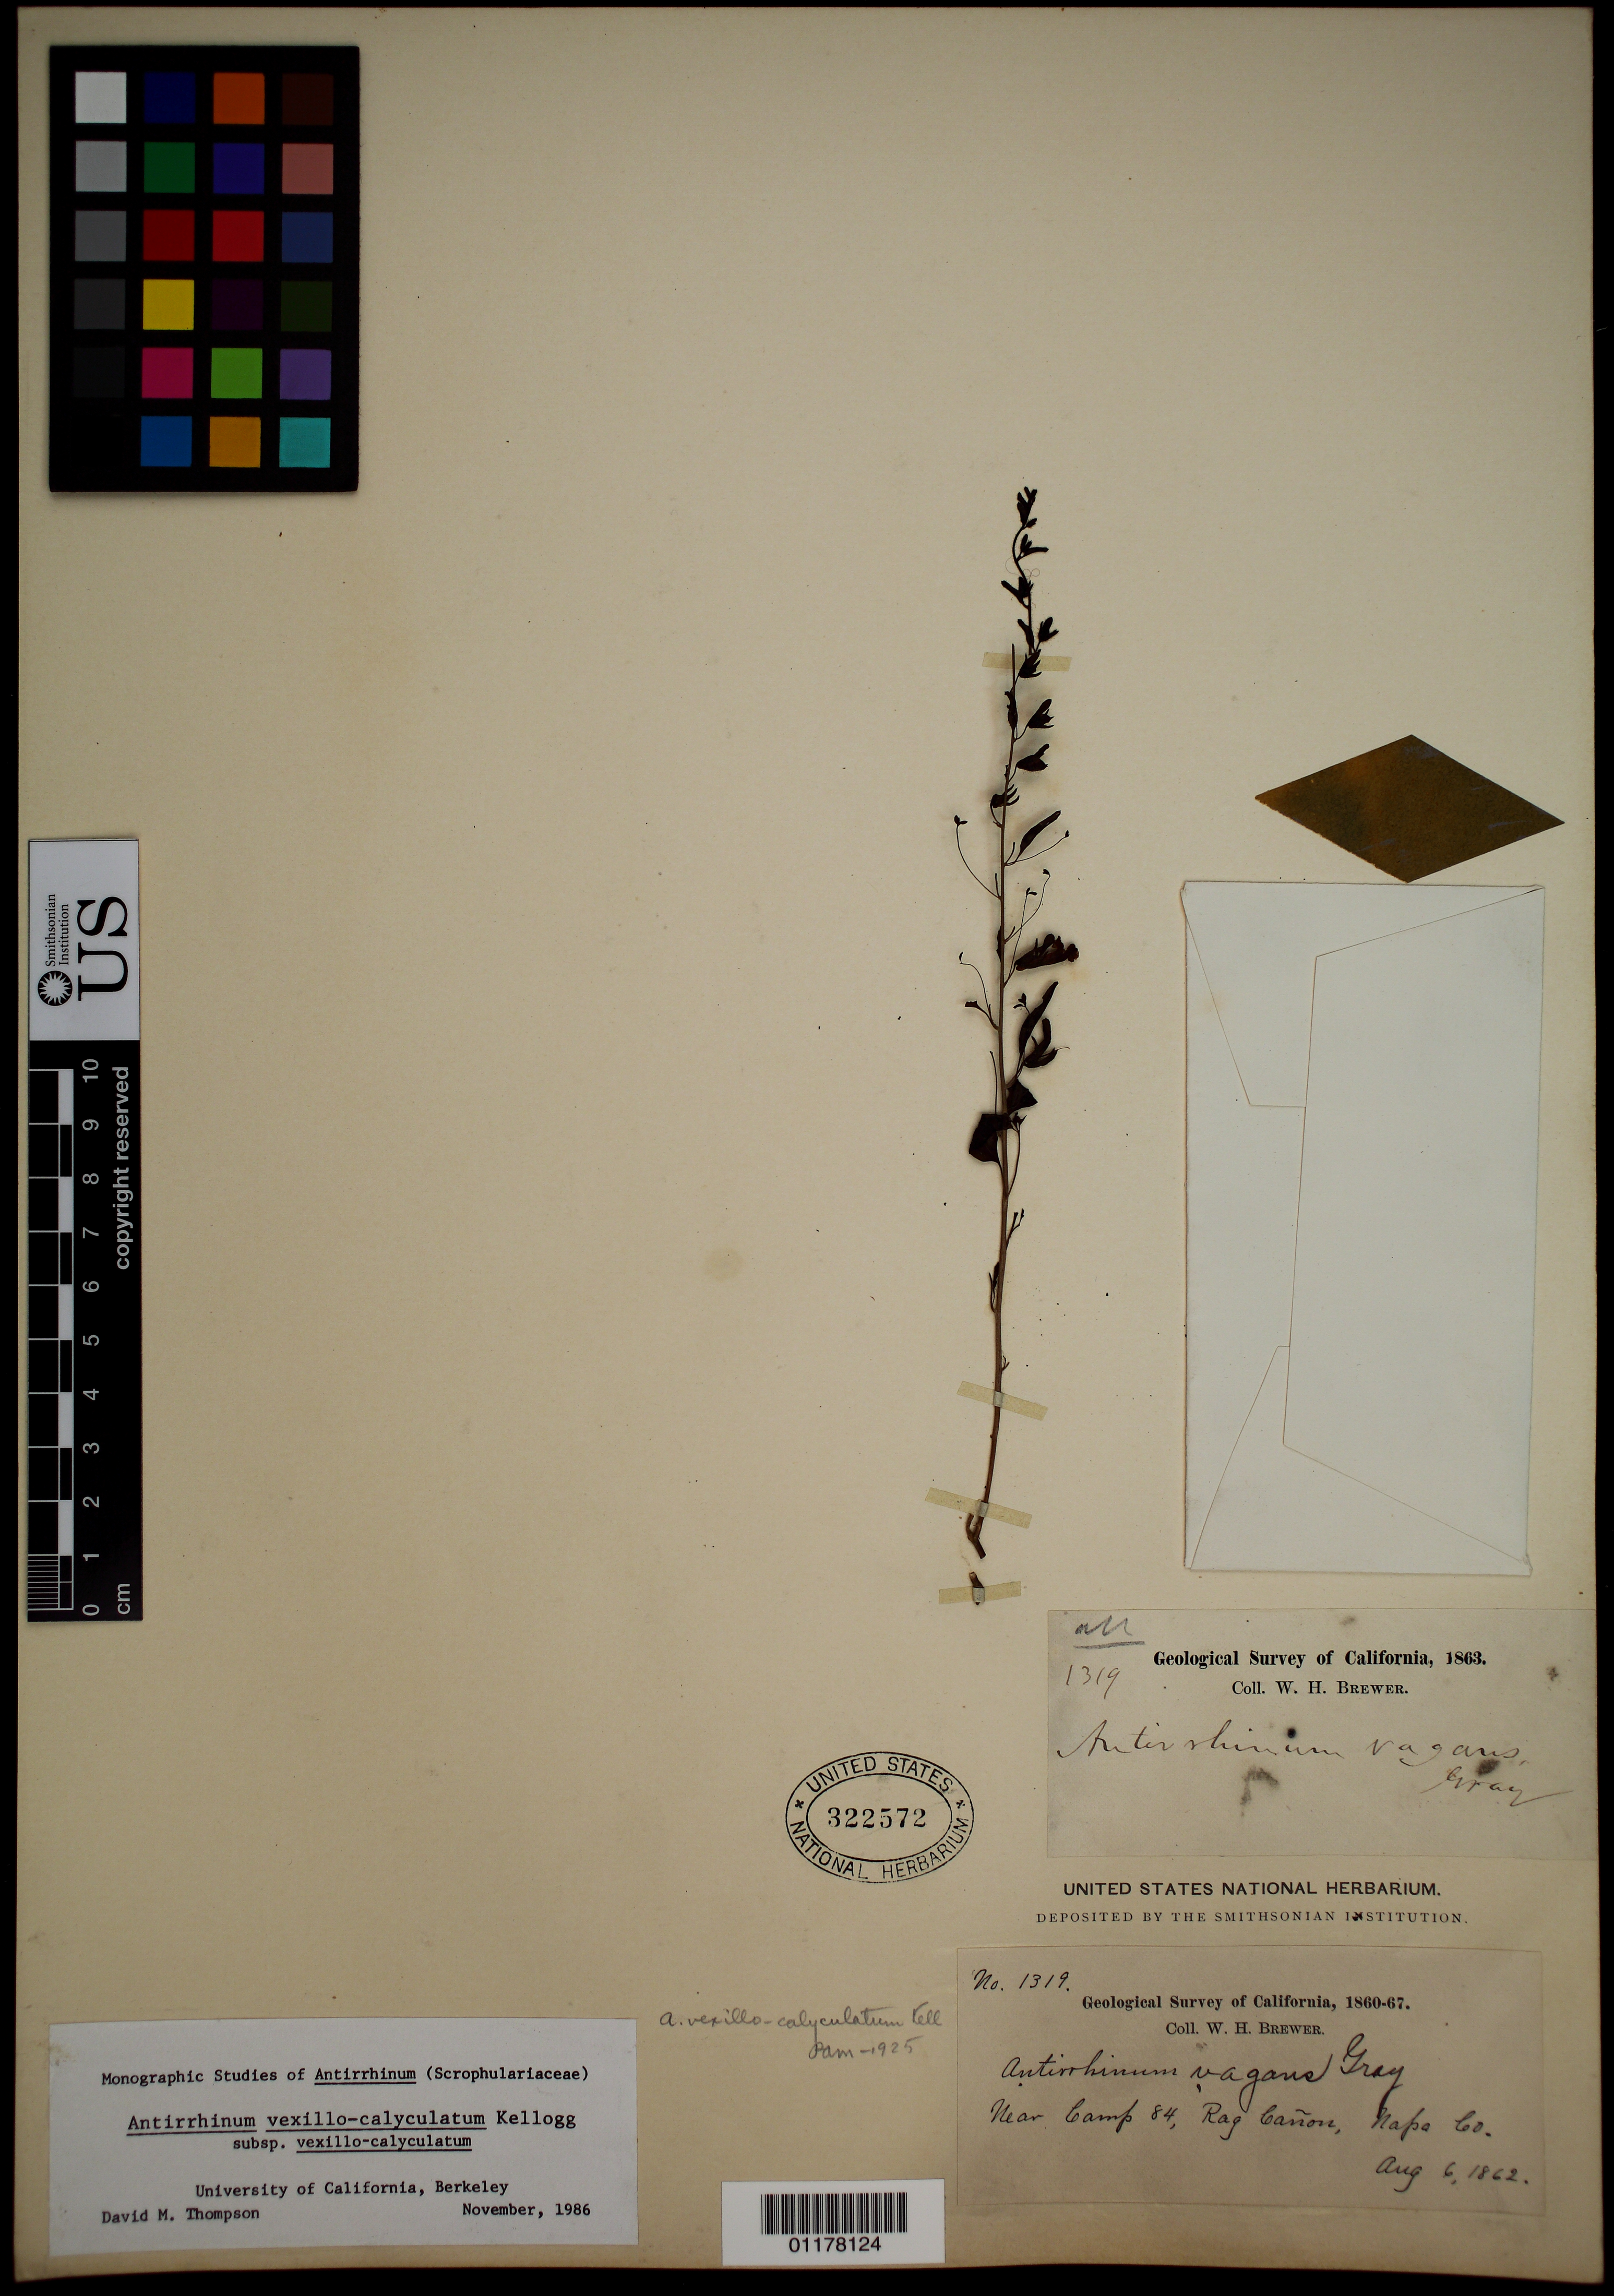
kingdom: Plantae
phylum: Tracheophyta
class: Magnoliopsida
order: Lamiales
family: Plantaginaceae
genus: Sairocarpus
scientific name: Sairocarpus vexillocalyculatus (Kellogg) D.A. Sutton subsp. vexillocalyculatus, ined. 2013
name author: (Kellogg) D.A. Sutton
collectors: W. H. Brewer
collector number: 1319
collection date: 1862-08-06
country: United States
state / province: California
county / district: Napa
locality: Rag Canyyon, near Camp 84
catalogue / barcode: US 322572